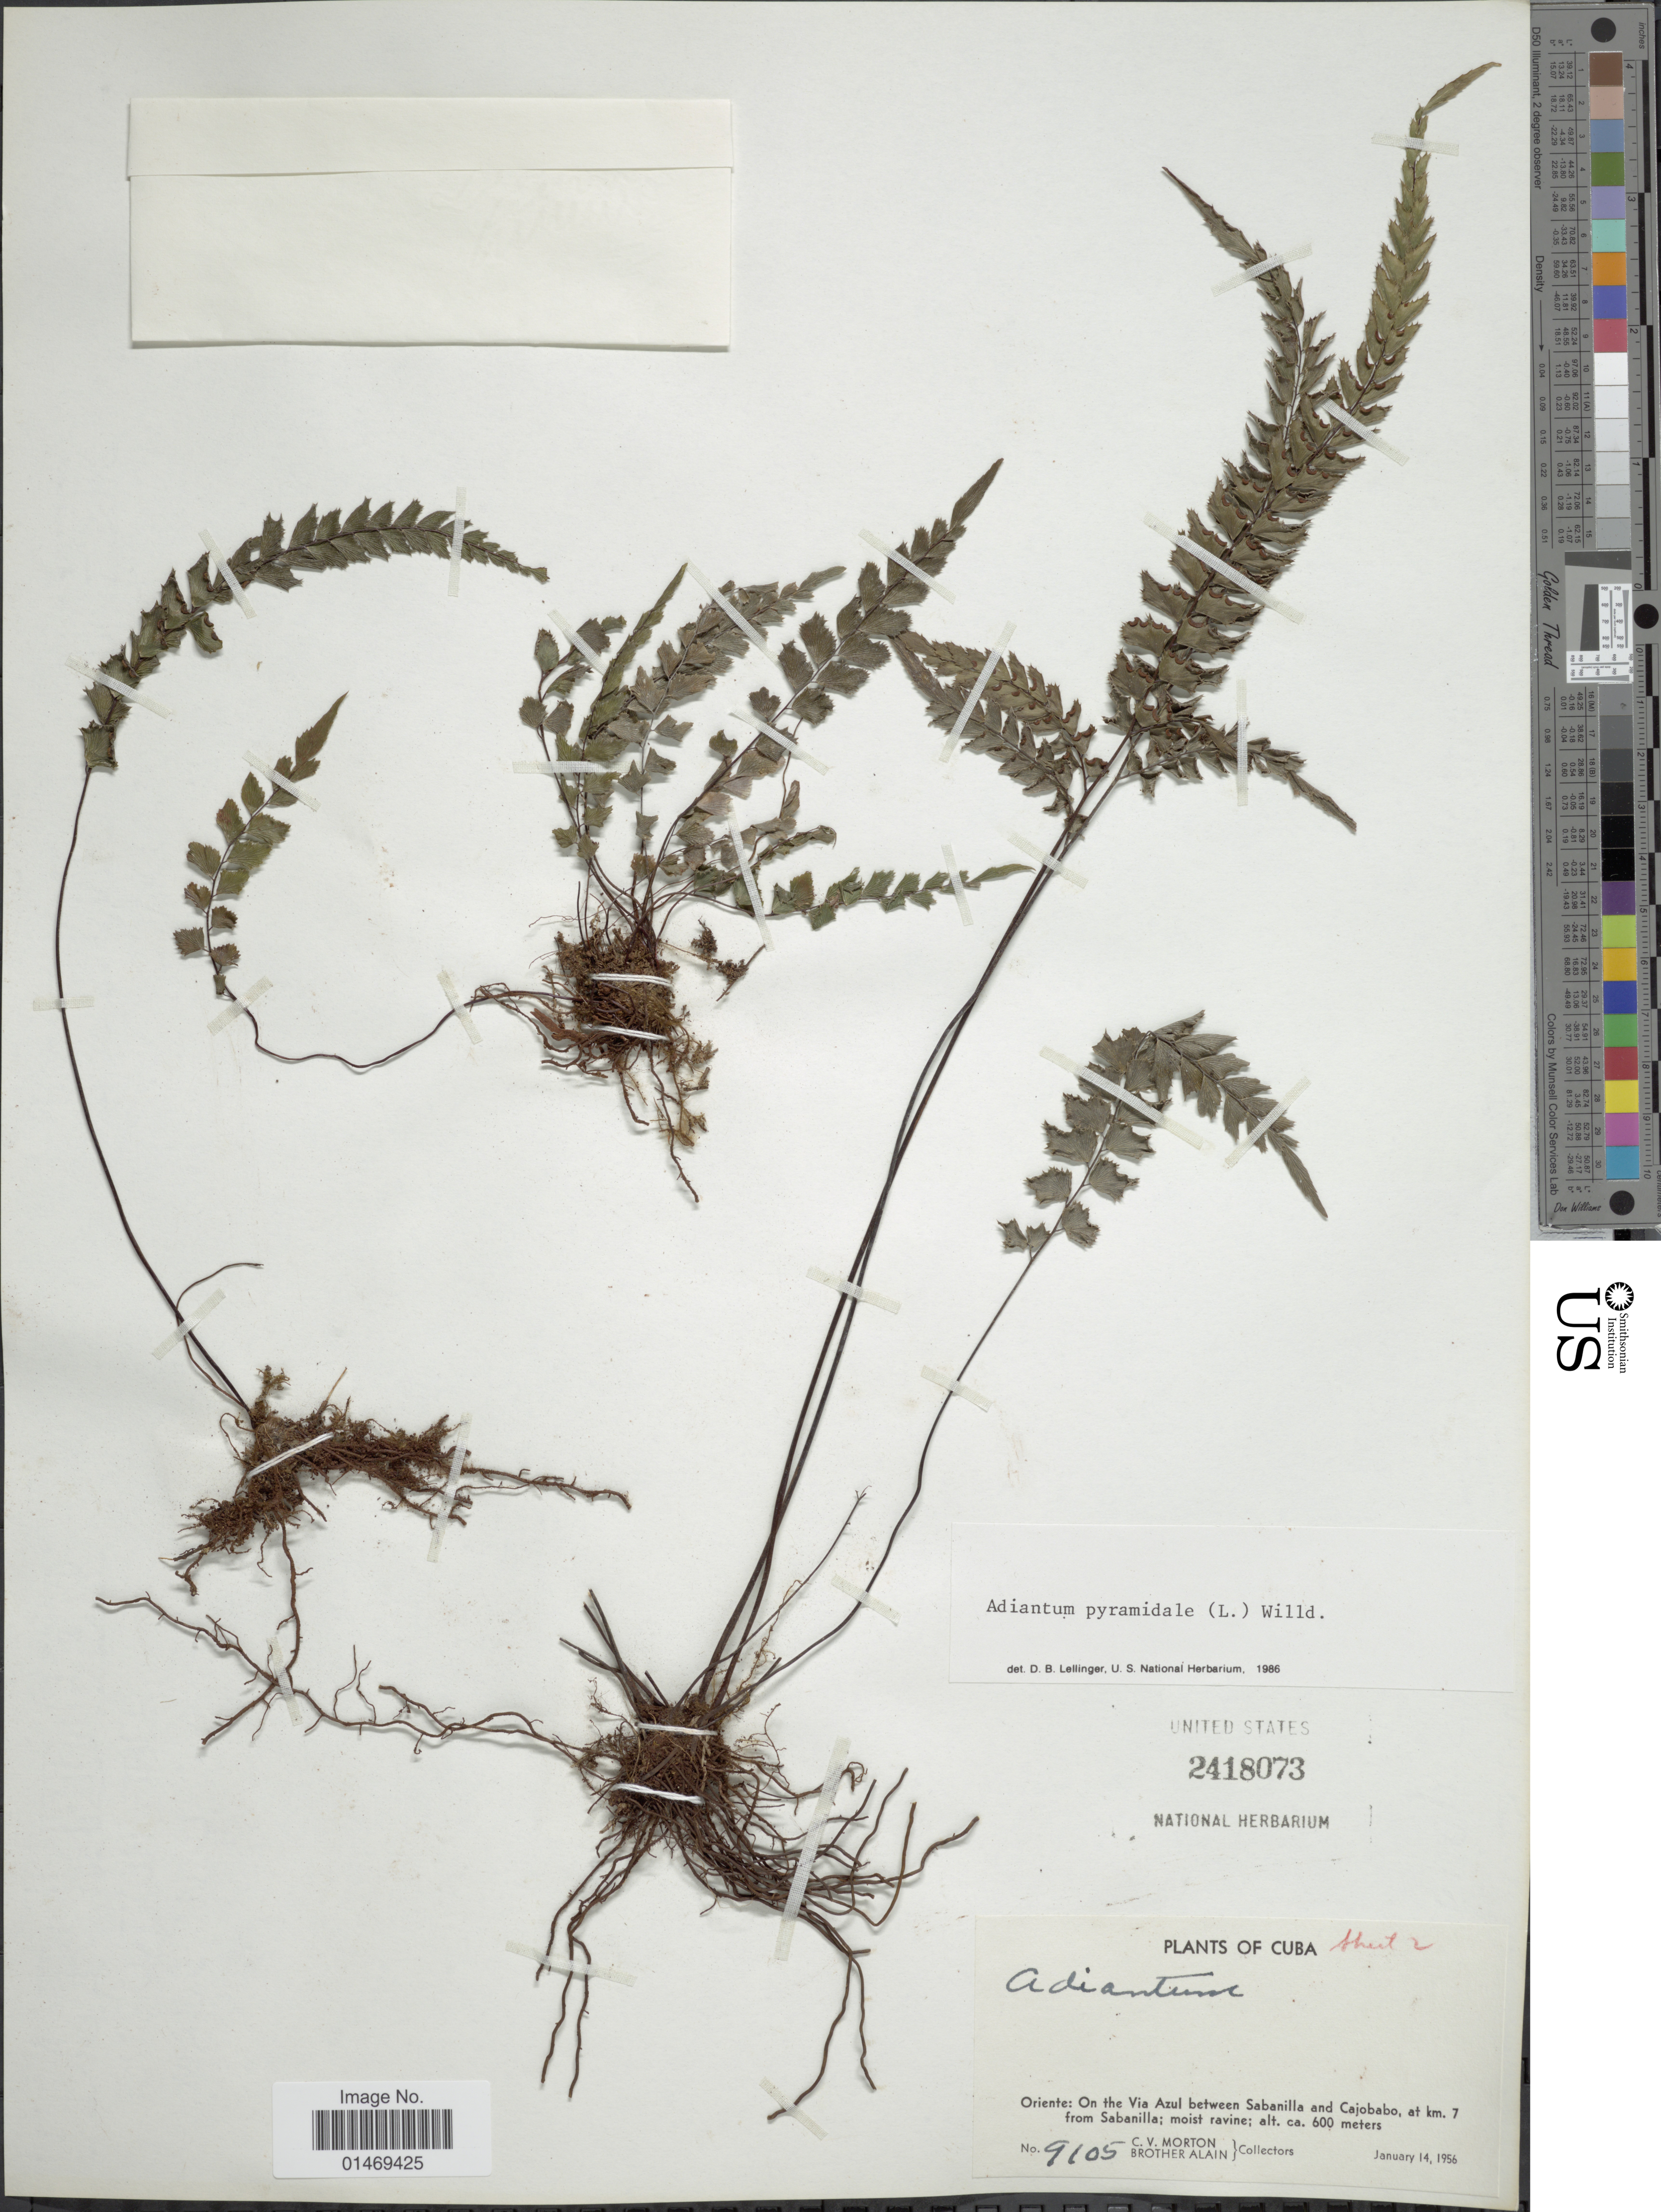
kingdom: Plantae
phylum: Tracheophyta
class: Polypodiopsida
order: Polypodiales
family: Pteridaceae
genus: Adiantum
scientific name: Adiantum pyramidale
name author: (L.) Willd.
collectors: C. V. Morton & Bro. Alain - DO NOT USE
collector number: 9105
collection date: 1956-01-14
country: Cuba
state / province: Oriente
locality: On the Via Azul between Sabanilla and Cajobabo, at km. 7 from Sabanilla ; moist ravine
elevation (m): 600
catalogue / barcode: US 2418073